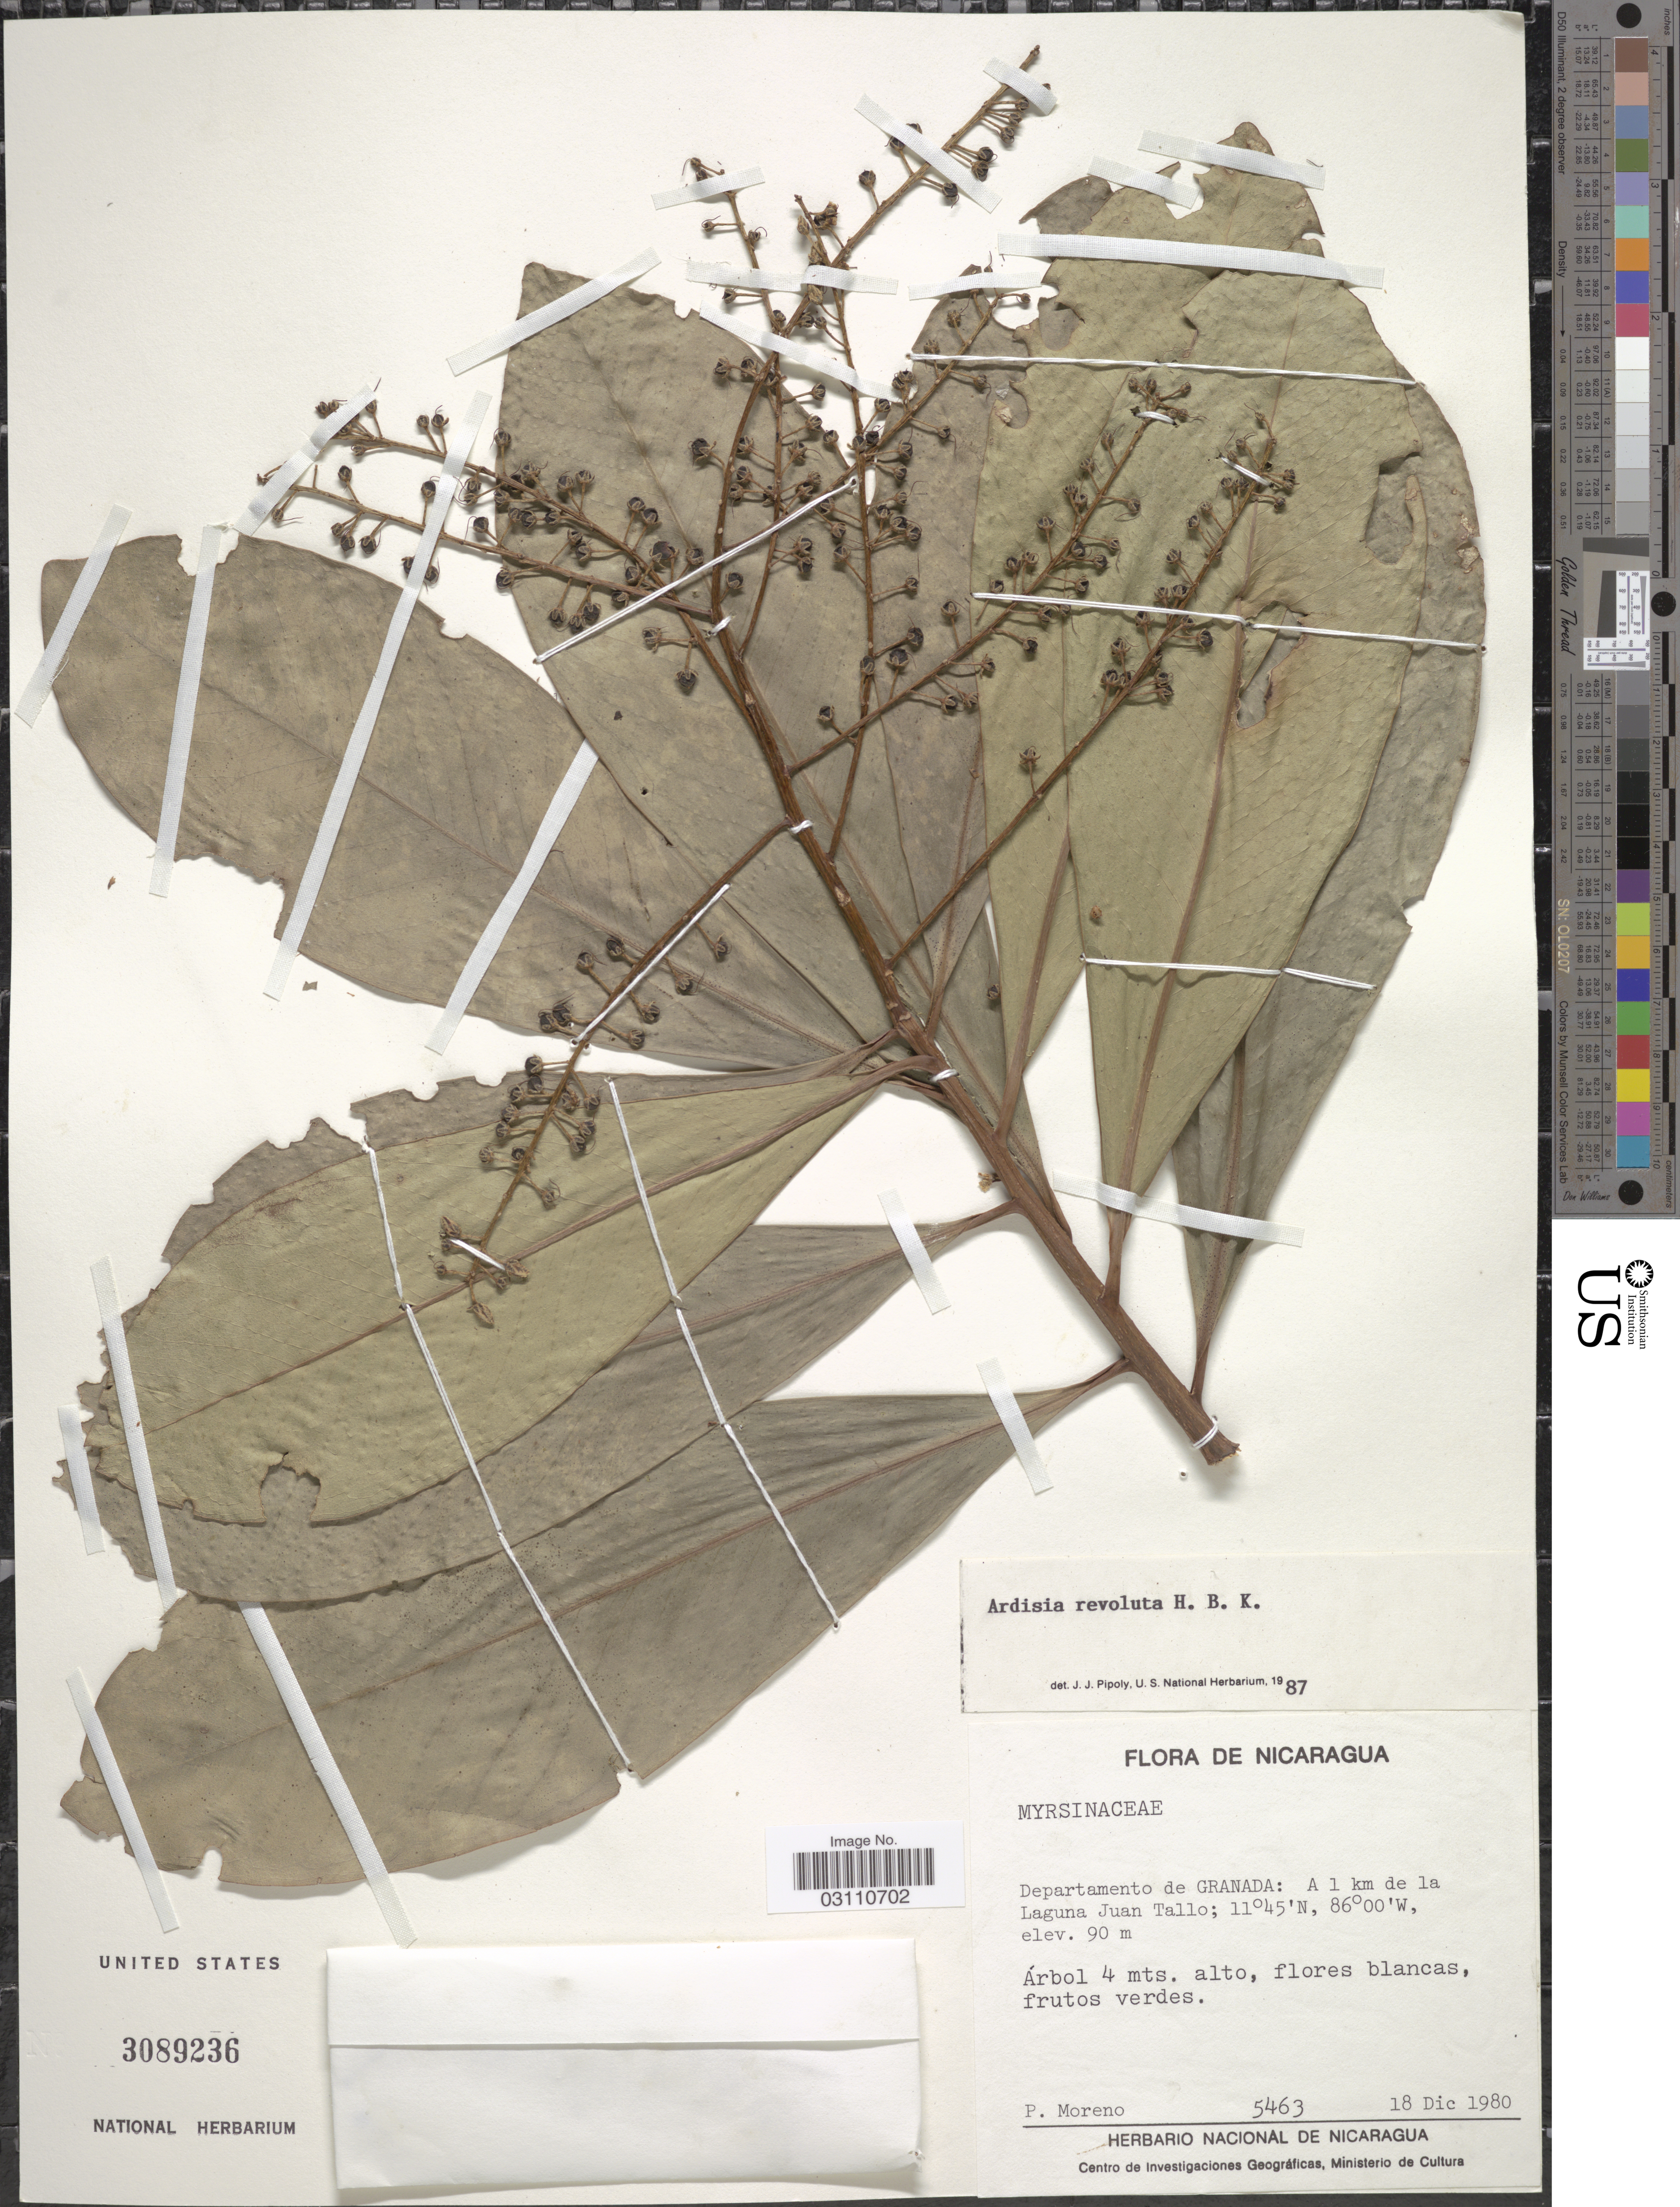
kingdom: Plantae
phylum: Tracheophyta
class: Magnoliopsida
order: Ericales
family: Primulaceae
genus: Ardisia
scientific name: Ardisia revoluta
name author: Kunth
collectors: P. Moreno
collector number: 5463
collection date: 1980-12-18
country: Nicaragua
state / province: Granada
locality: Departamento de Granada: A 1 km de la Laguna Juan Tallo.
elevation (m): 90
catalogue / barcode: US 3089236